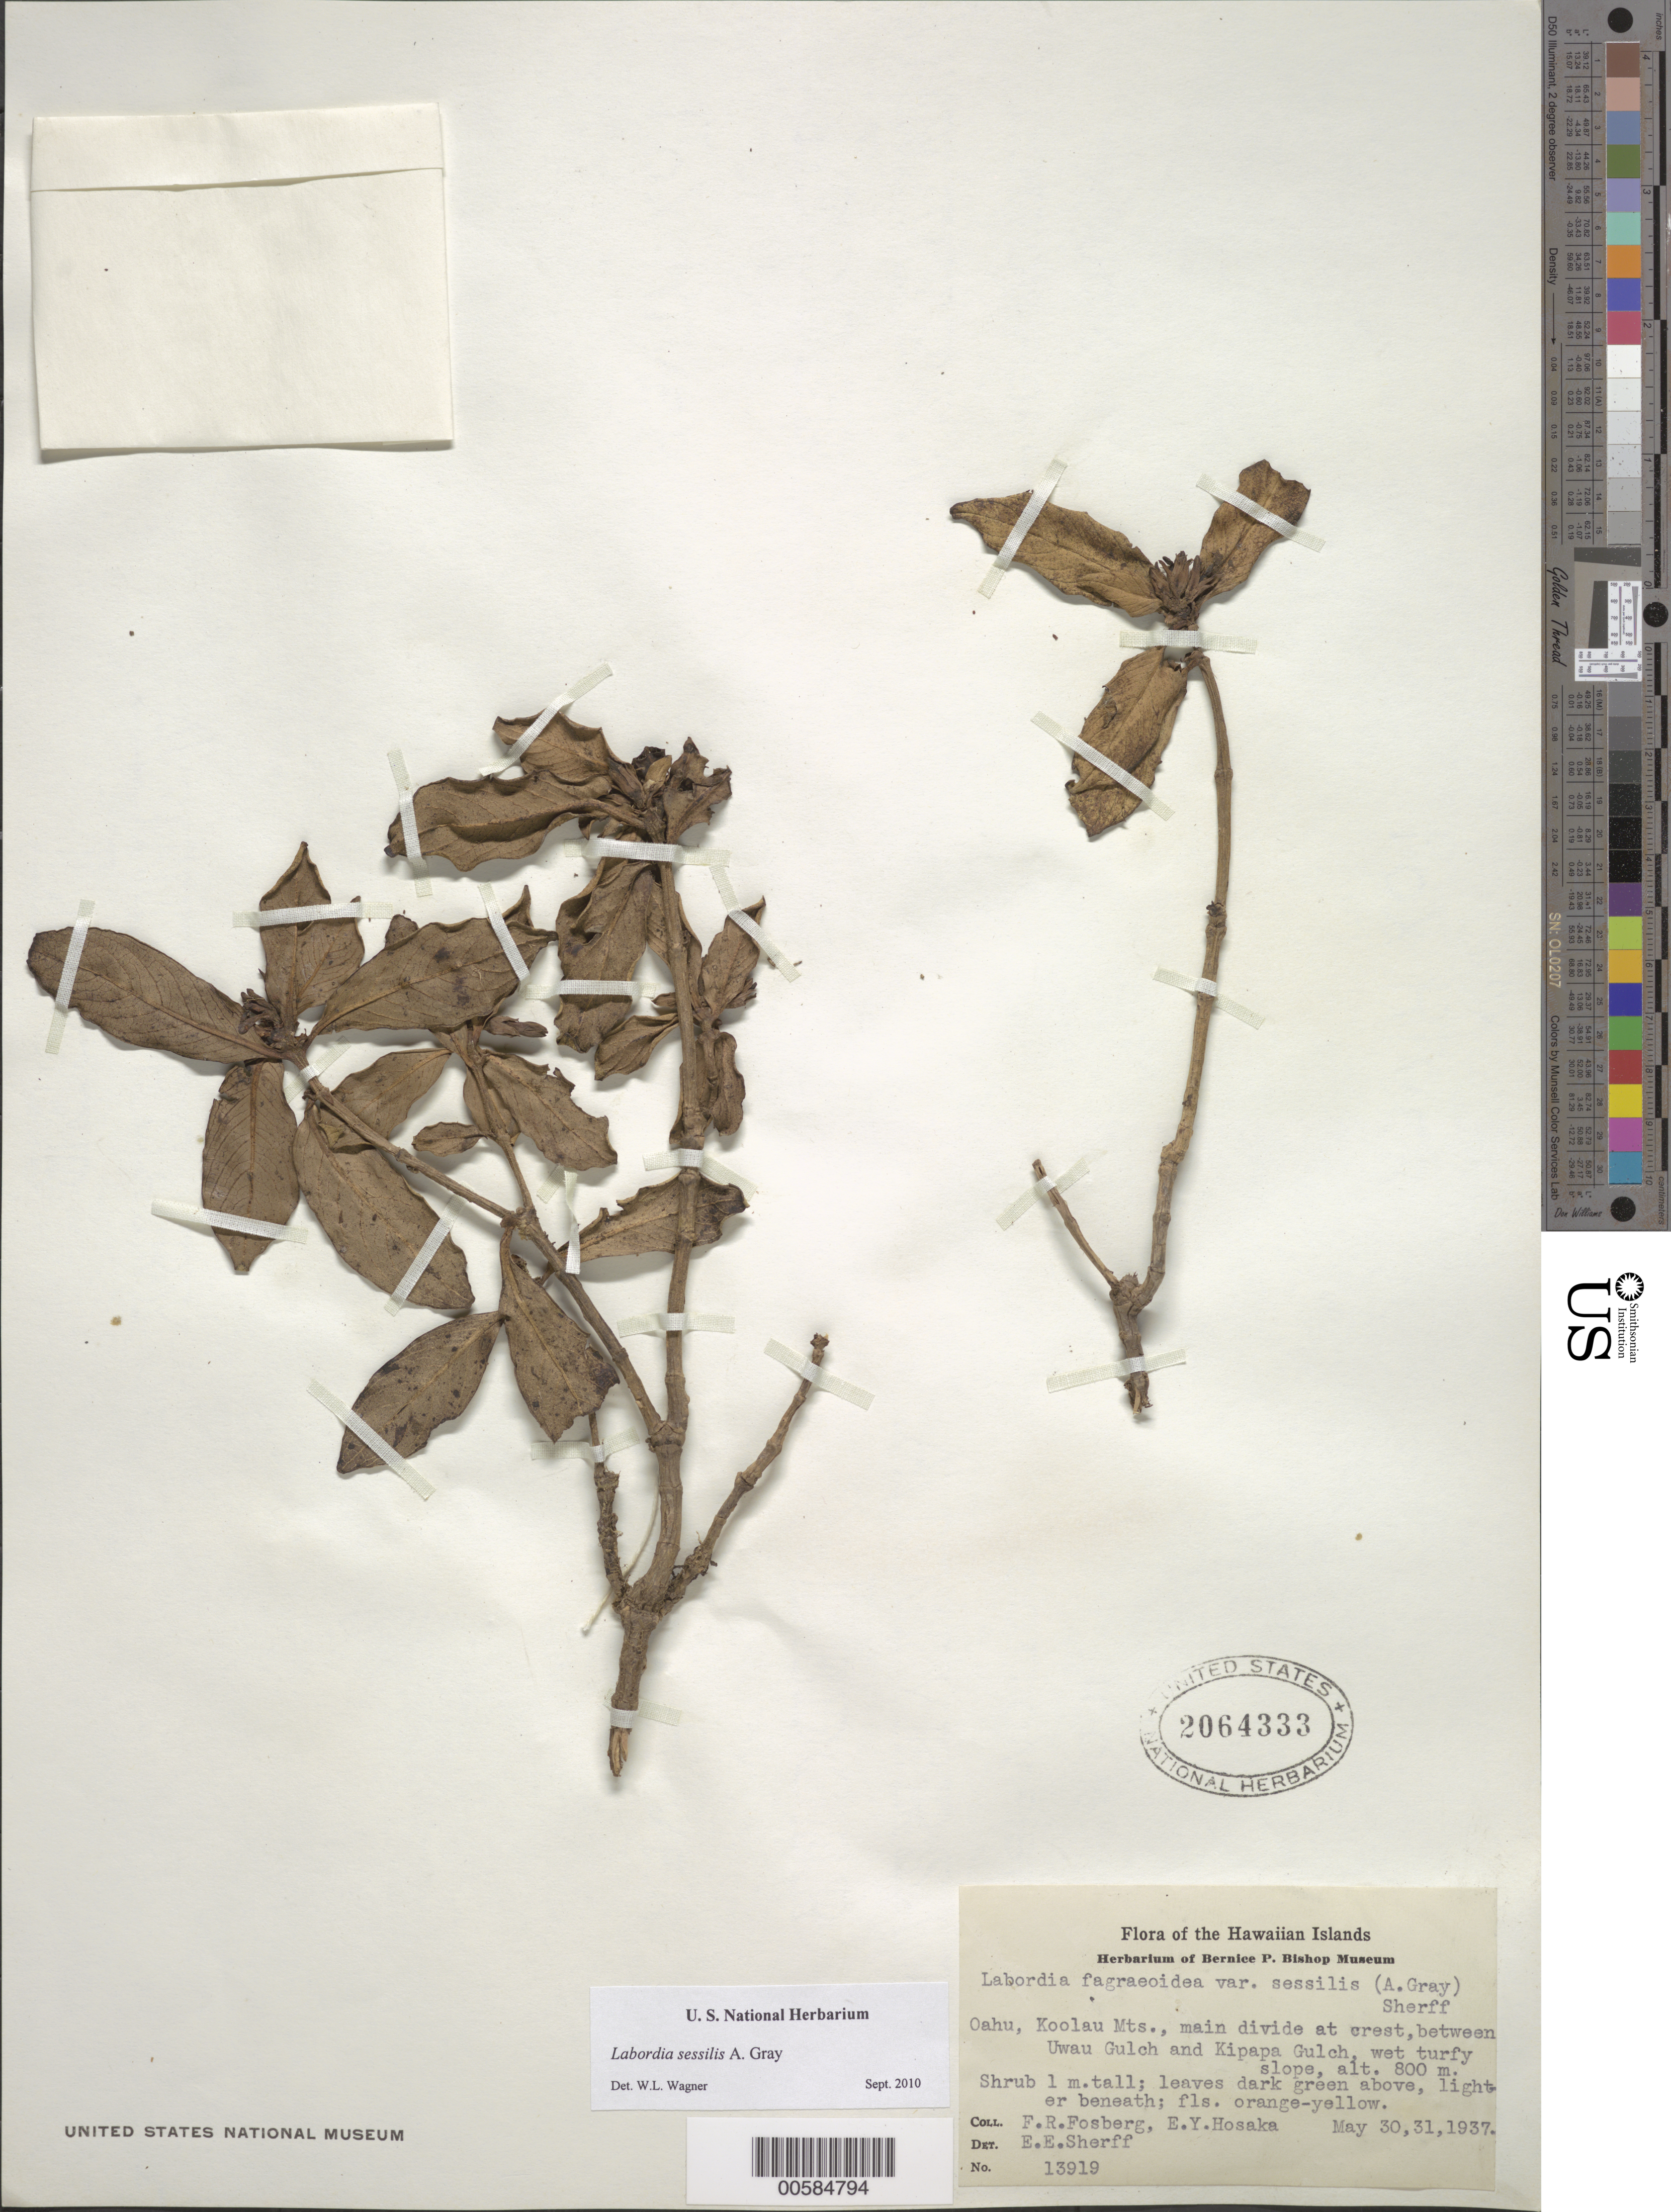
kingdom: Plantae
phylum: Tracheophyta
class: Magnoliopsida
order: Gentianales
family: Loganiaceae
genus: Geniostoma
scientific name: Geniostoma hymenopodum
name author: (O. Deg. & Sherff) Byng & Christenh.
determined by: Wagner, W. L., (BOT), Smithsonian Institution - National Museum of Natural History (UNITED STATES)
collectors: F. R. Fosberg & E. Y. Hosaka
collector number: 13919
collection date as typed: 30 May 1937 and 31 May 1937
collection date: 1937-05-30,1937-05-31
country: United States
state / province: Hawaii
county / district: Honolulu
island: Oahu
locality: Koolau Mts, main divide at crest, between Uwau Gulch and Kipapa Gulch.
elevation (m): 800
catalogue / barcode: US 2064333